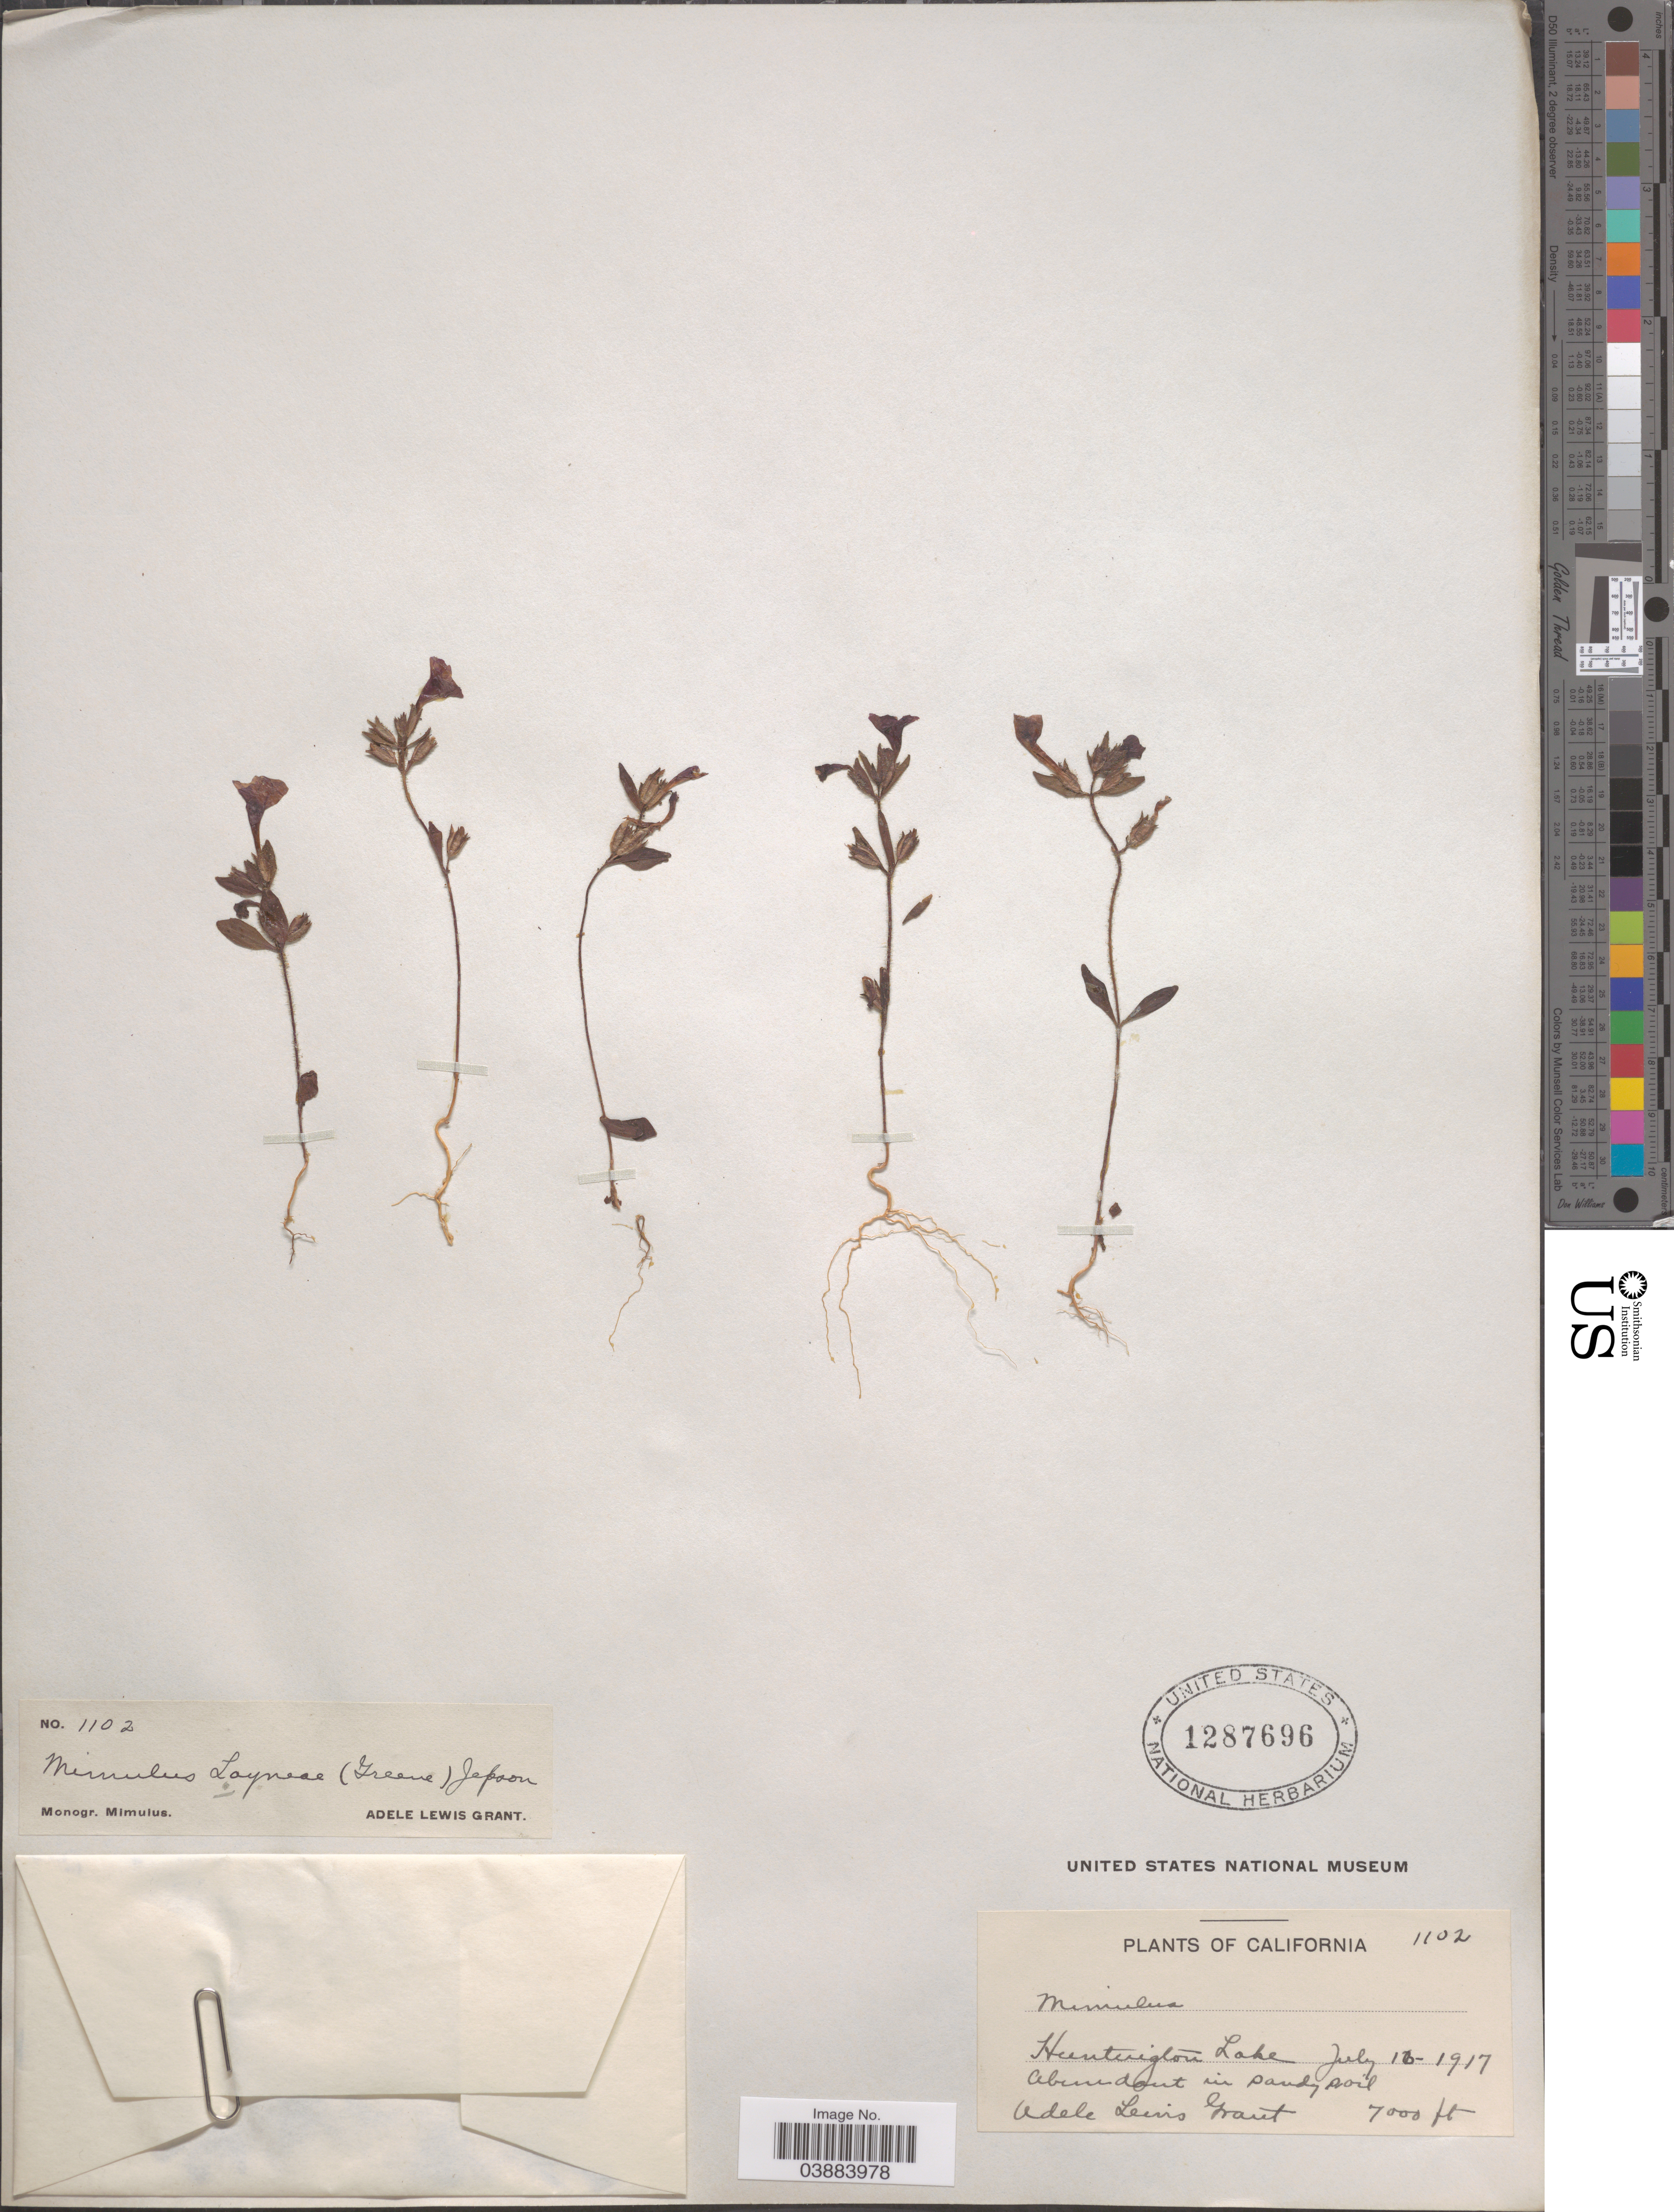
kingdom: Plantae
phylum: Tracheophyta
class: Magnoliopsida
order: Lamiales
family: Phrymaceae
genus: Eunanus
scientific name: Eunanus layneae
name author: Greene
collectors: A. L. Grant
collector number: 1102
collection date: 1917-07-11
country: United States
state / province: California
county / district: Fresno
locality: Huntington Lake.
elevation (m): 2134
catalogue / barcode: US 1287696